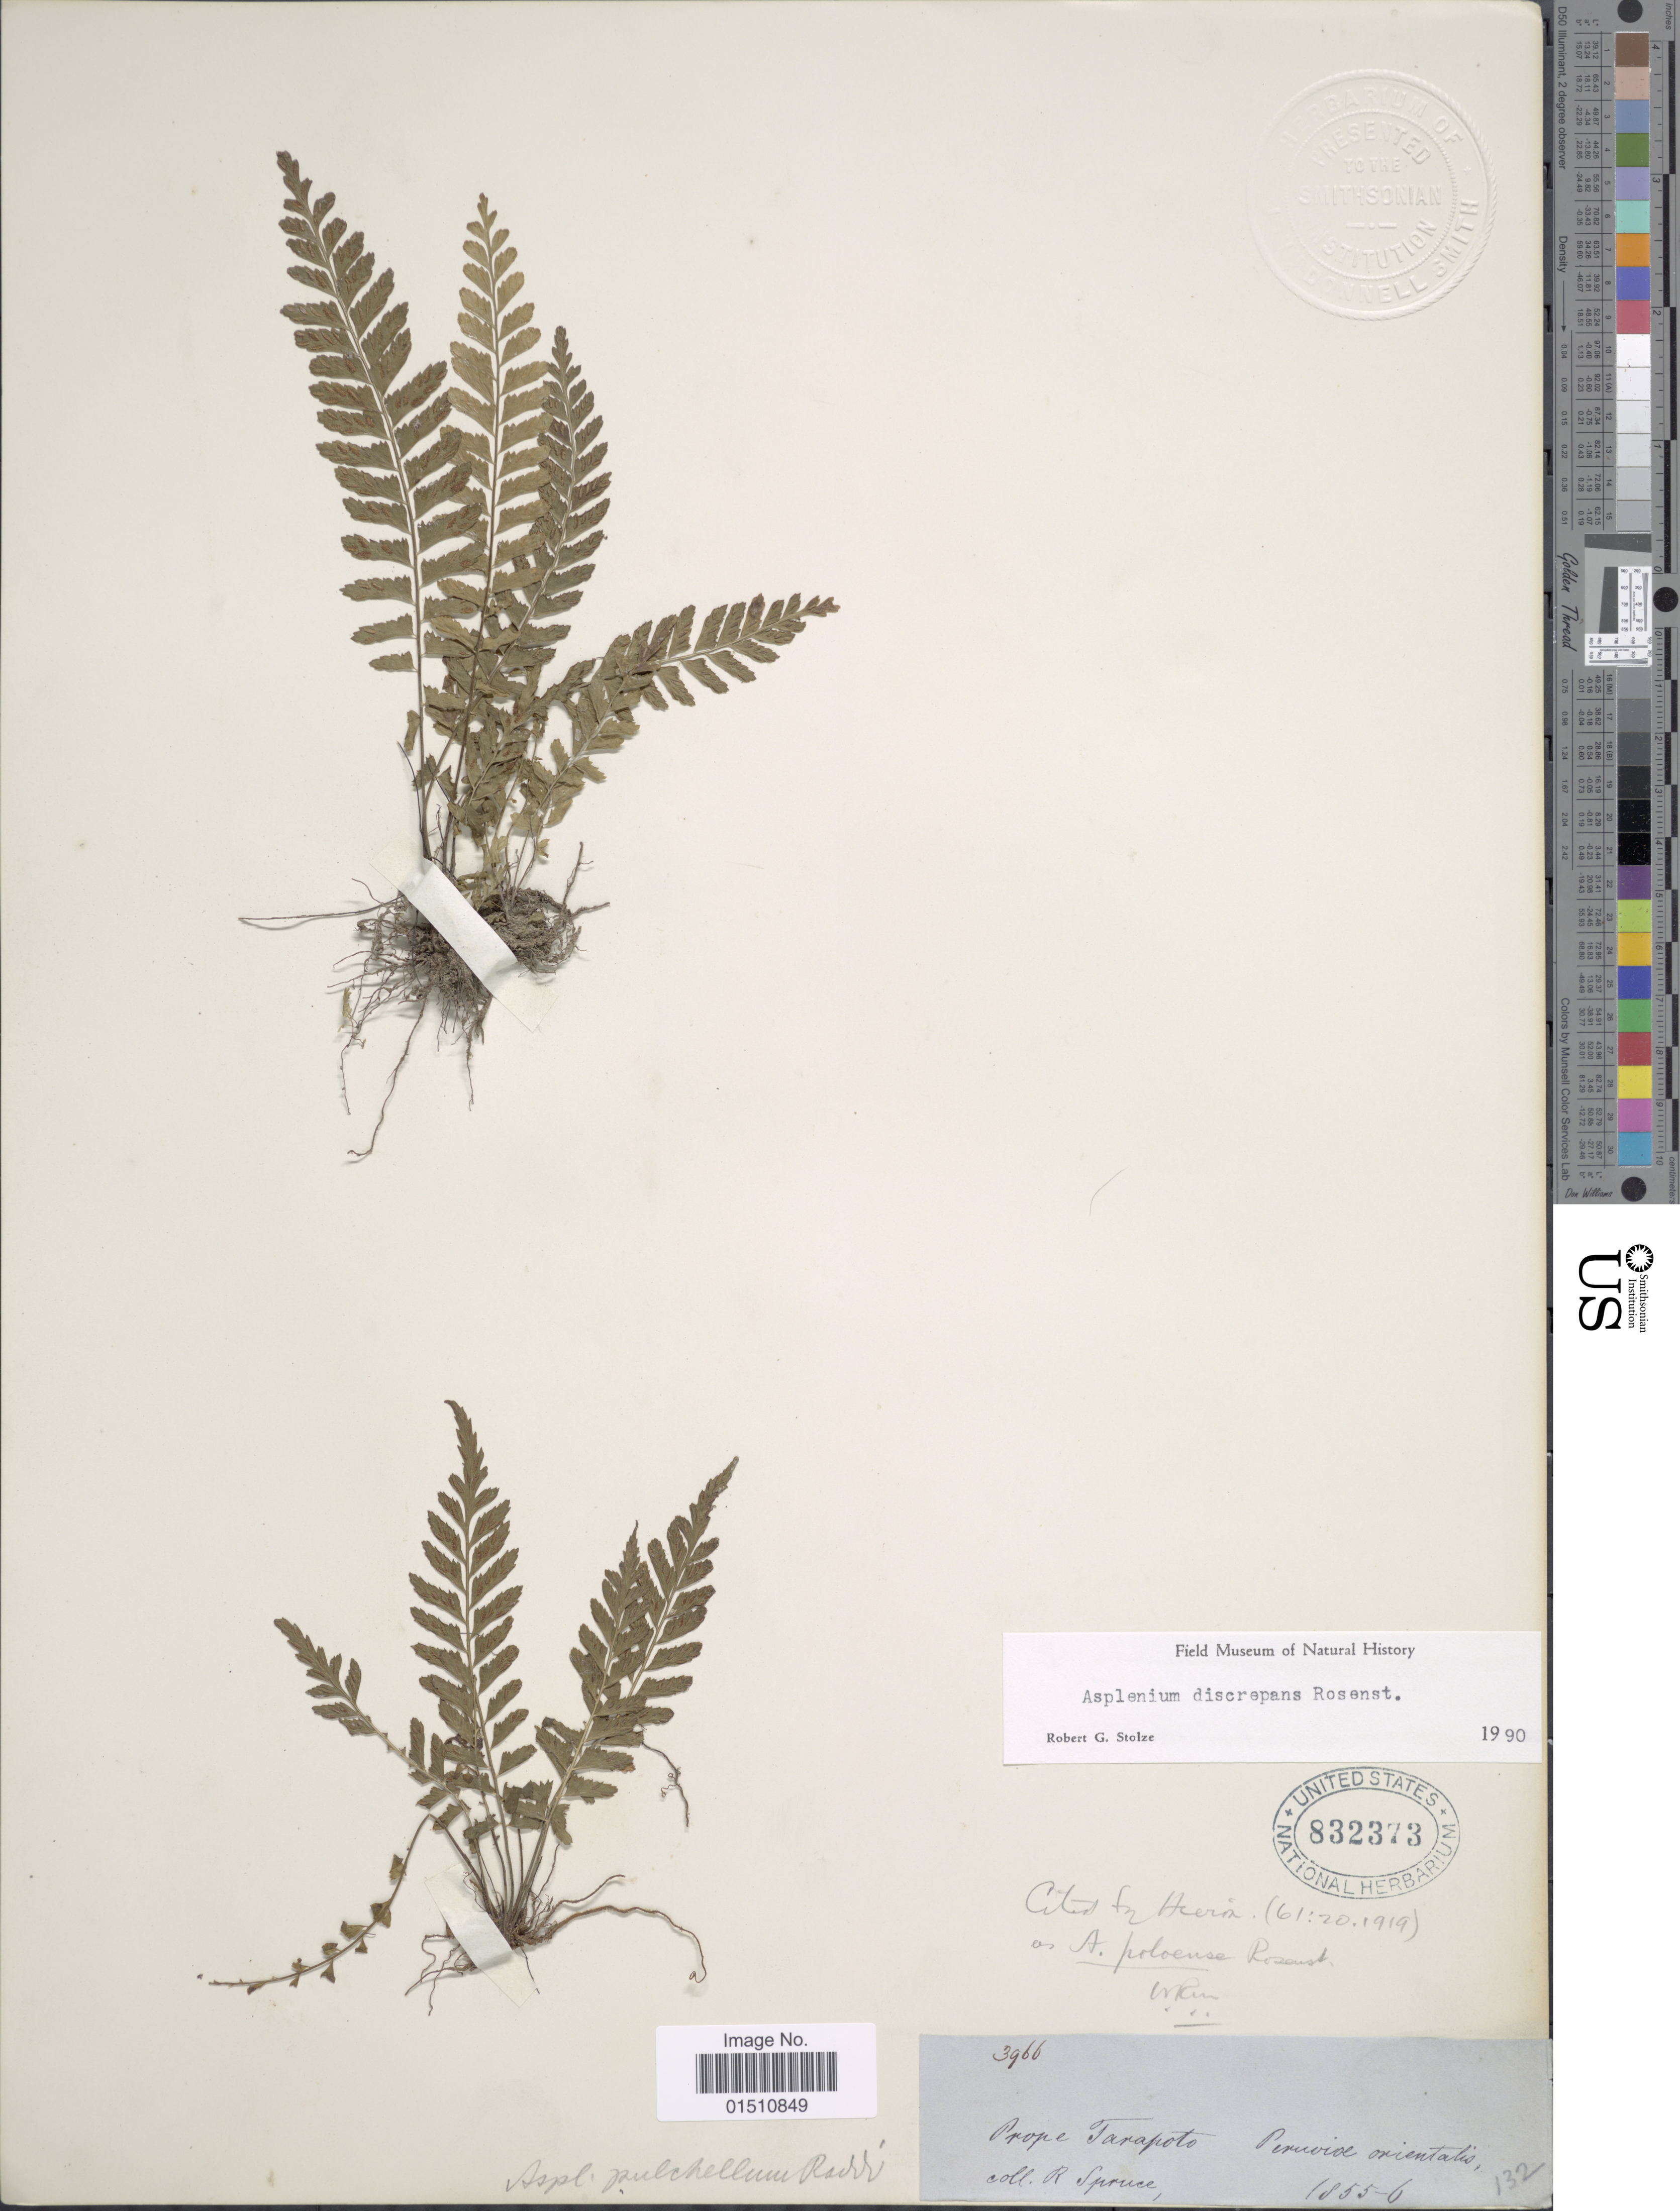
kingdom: Plantae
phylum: Tracheophyta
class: Polypodiopsida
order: Polypodiales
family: Aspleniaceae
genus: Asplenium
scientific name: Asplenium discrepans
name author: Rosenst.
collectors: R. Spruce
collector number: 3966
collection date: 1855/1856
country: Peru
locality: Prope Tarapoto, Peruvia Orientals.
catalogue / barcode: US 832373